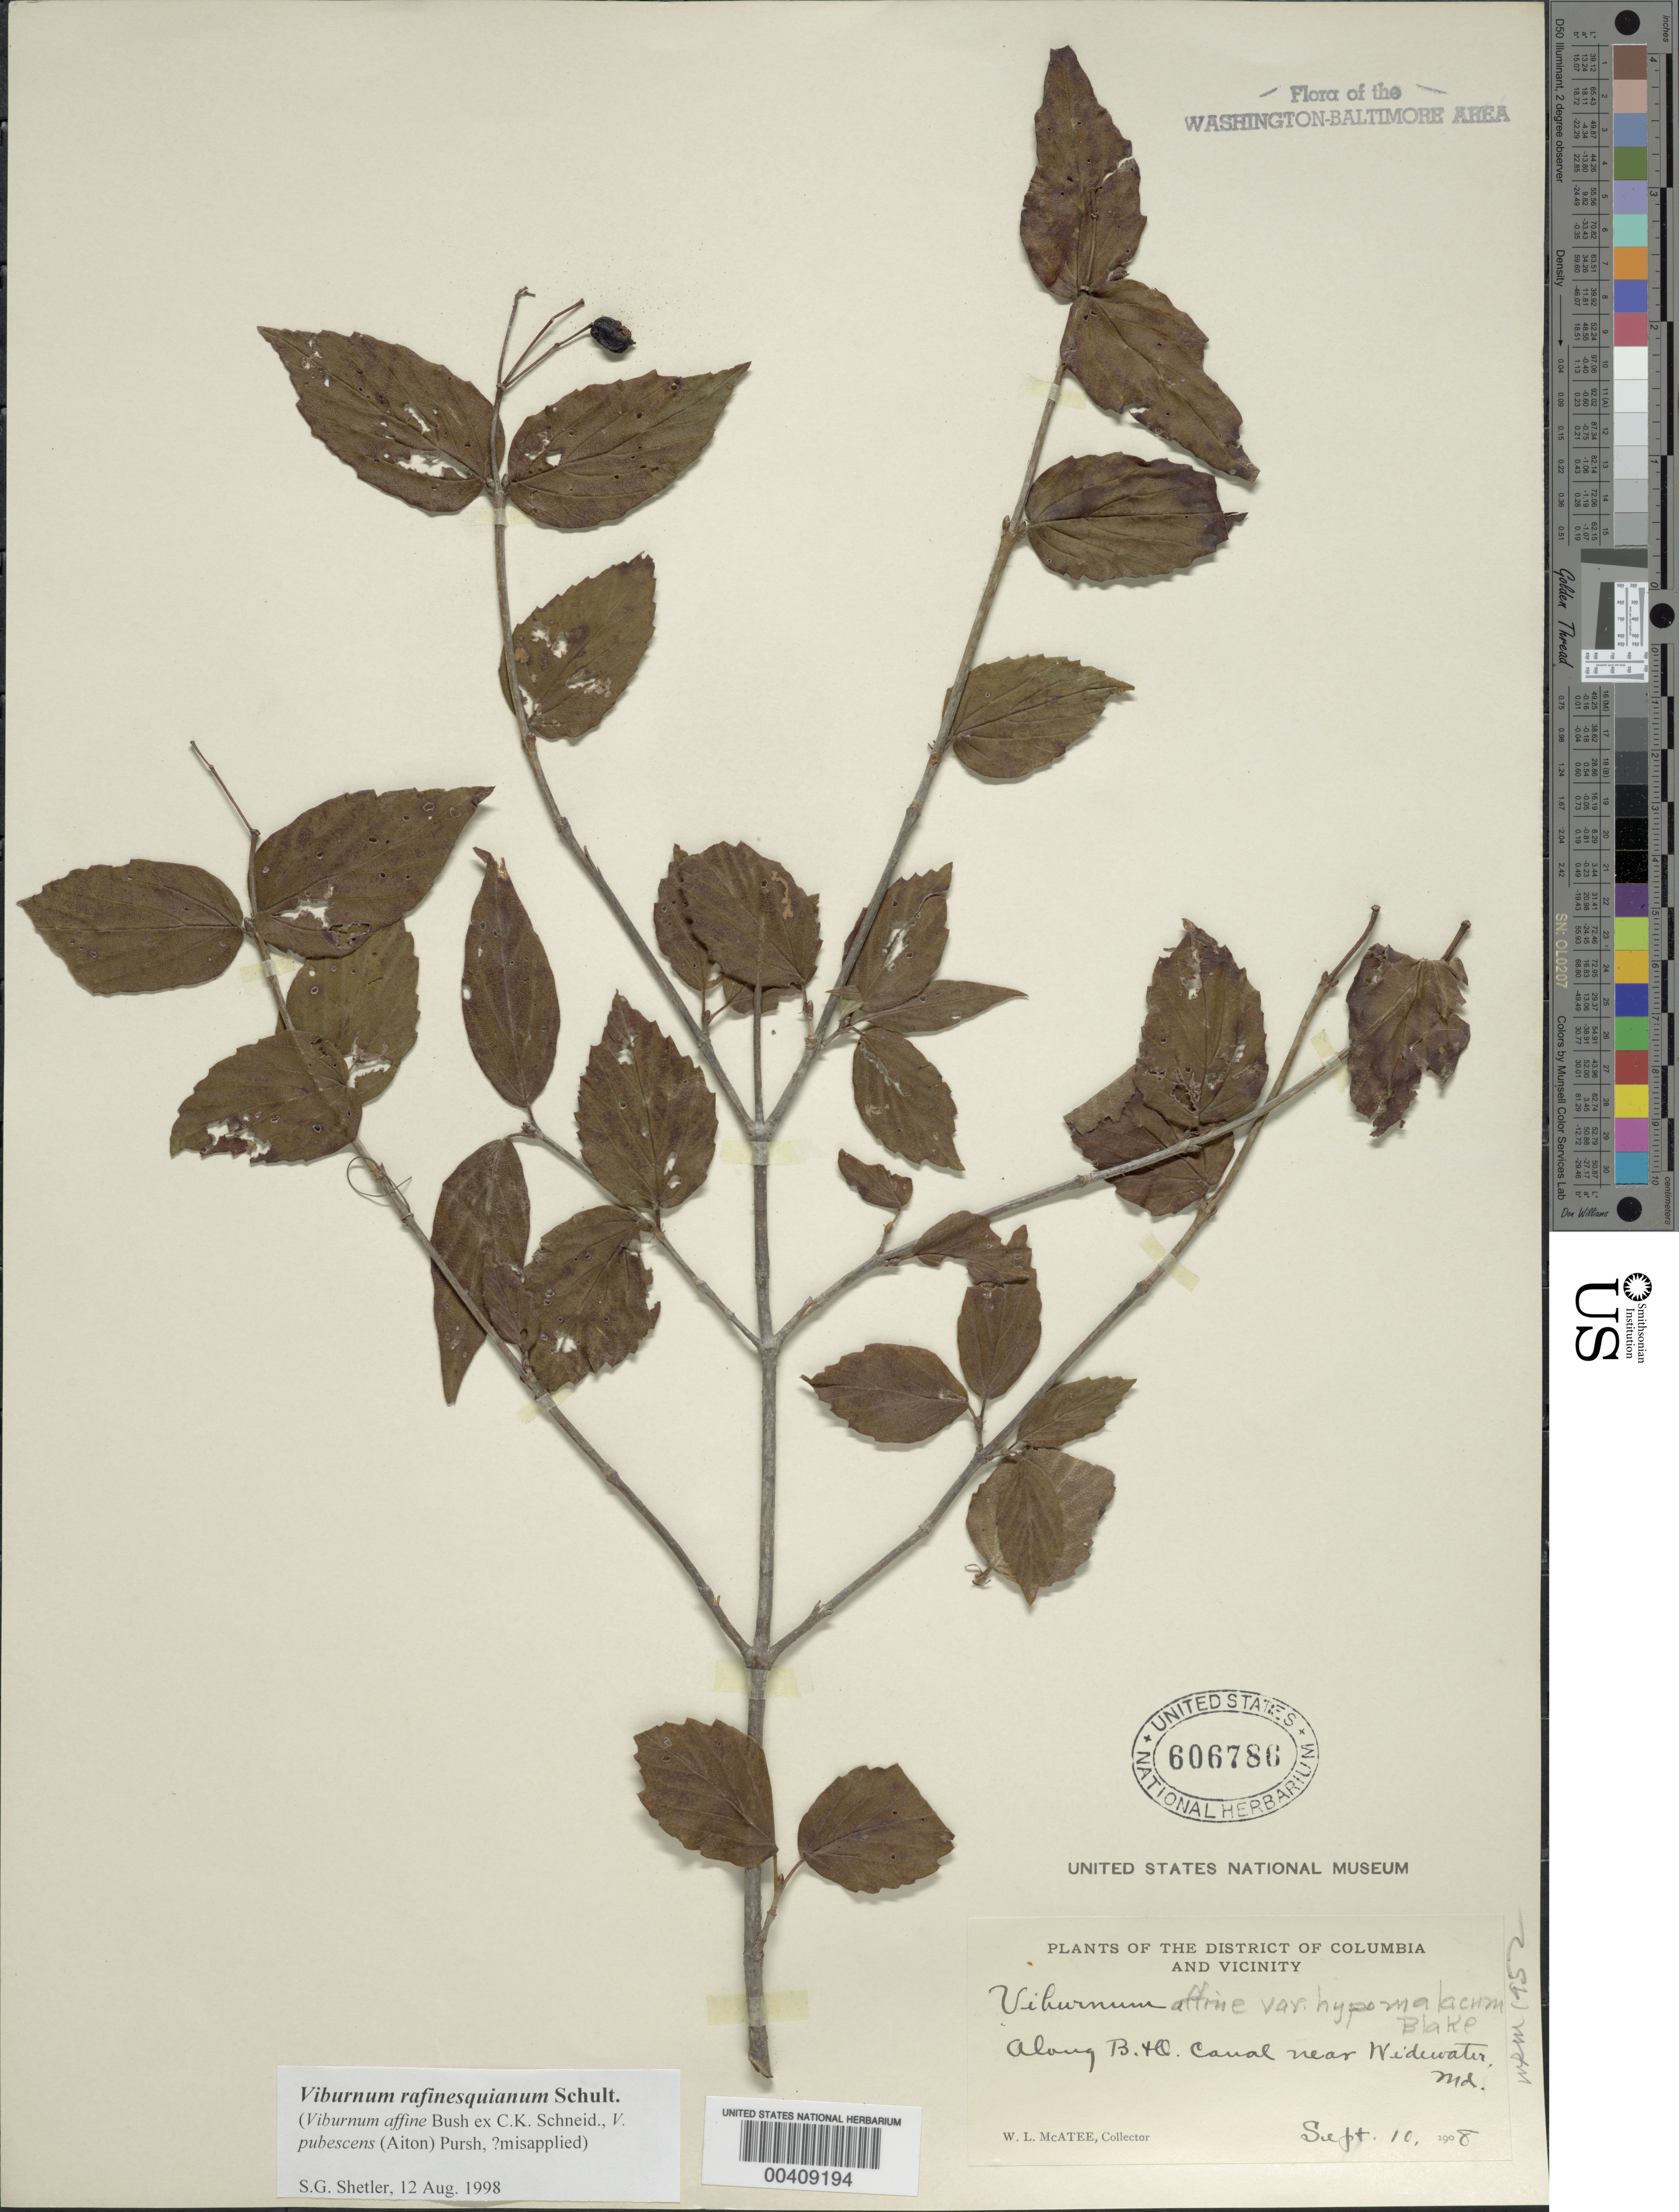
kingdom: Plantae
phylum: Tracheophyta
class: Magnoliopsida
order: Dipsacales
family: Viburnaceae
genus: Viburnum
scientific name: Viburnum rafinesqueanum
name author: Schult.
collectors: W. McAtee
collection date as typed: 10 Sep 1908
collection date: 1908-09-10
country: United States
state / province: Maryland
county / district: Montgomery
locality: C. & O. Canal, Widewater C. & O. Canal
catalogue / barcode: US 606786